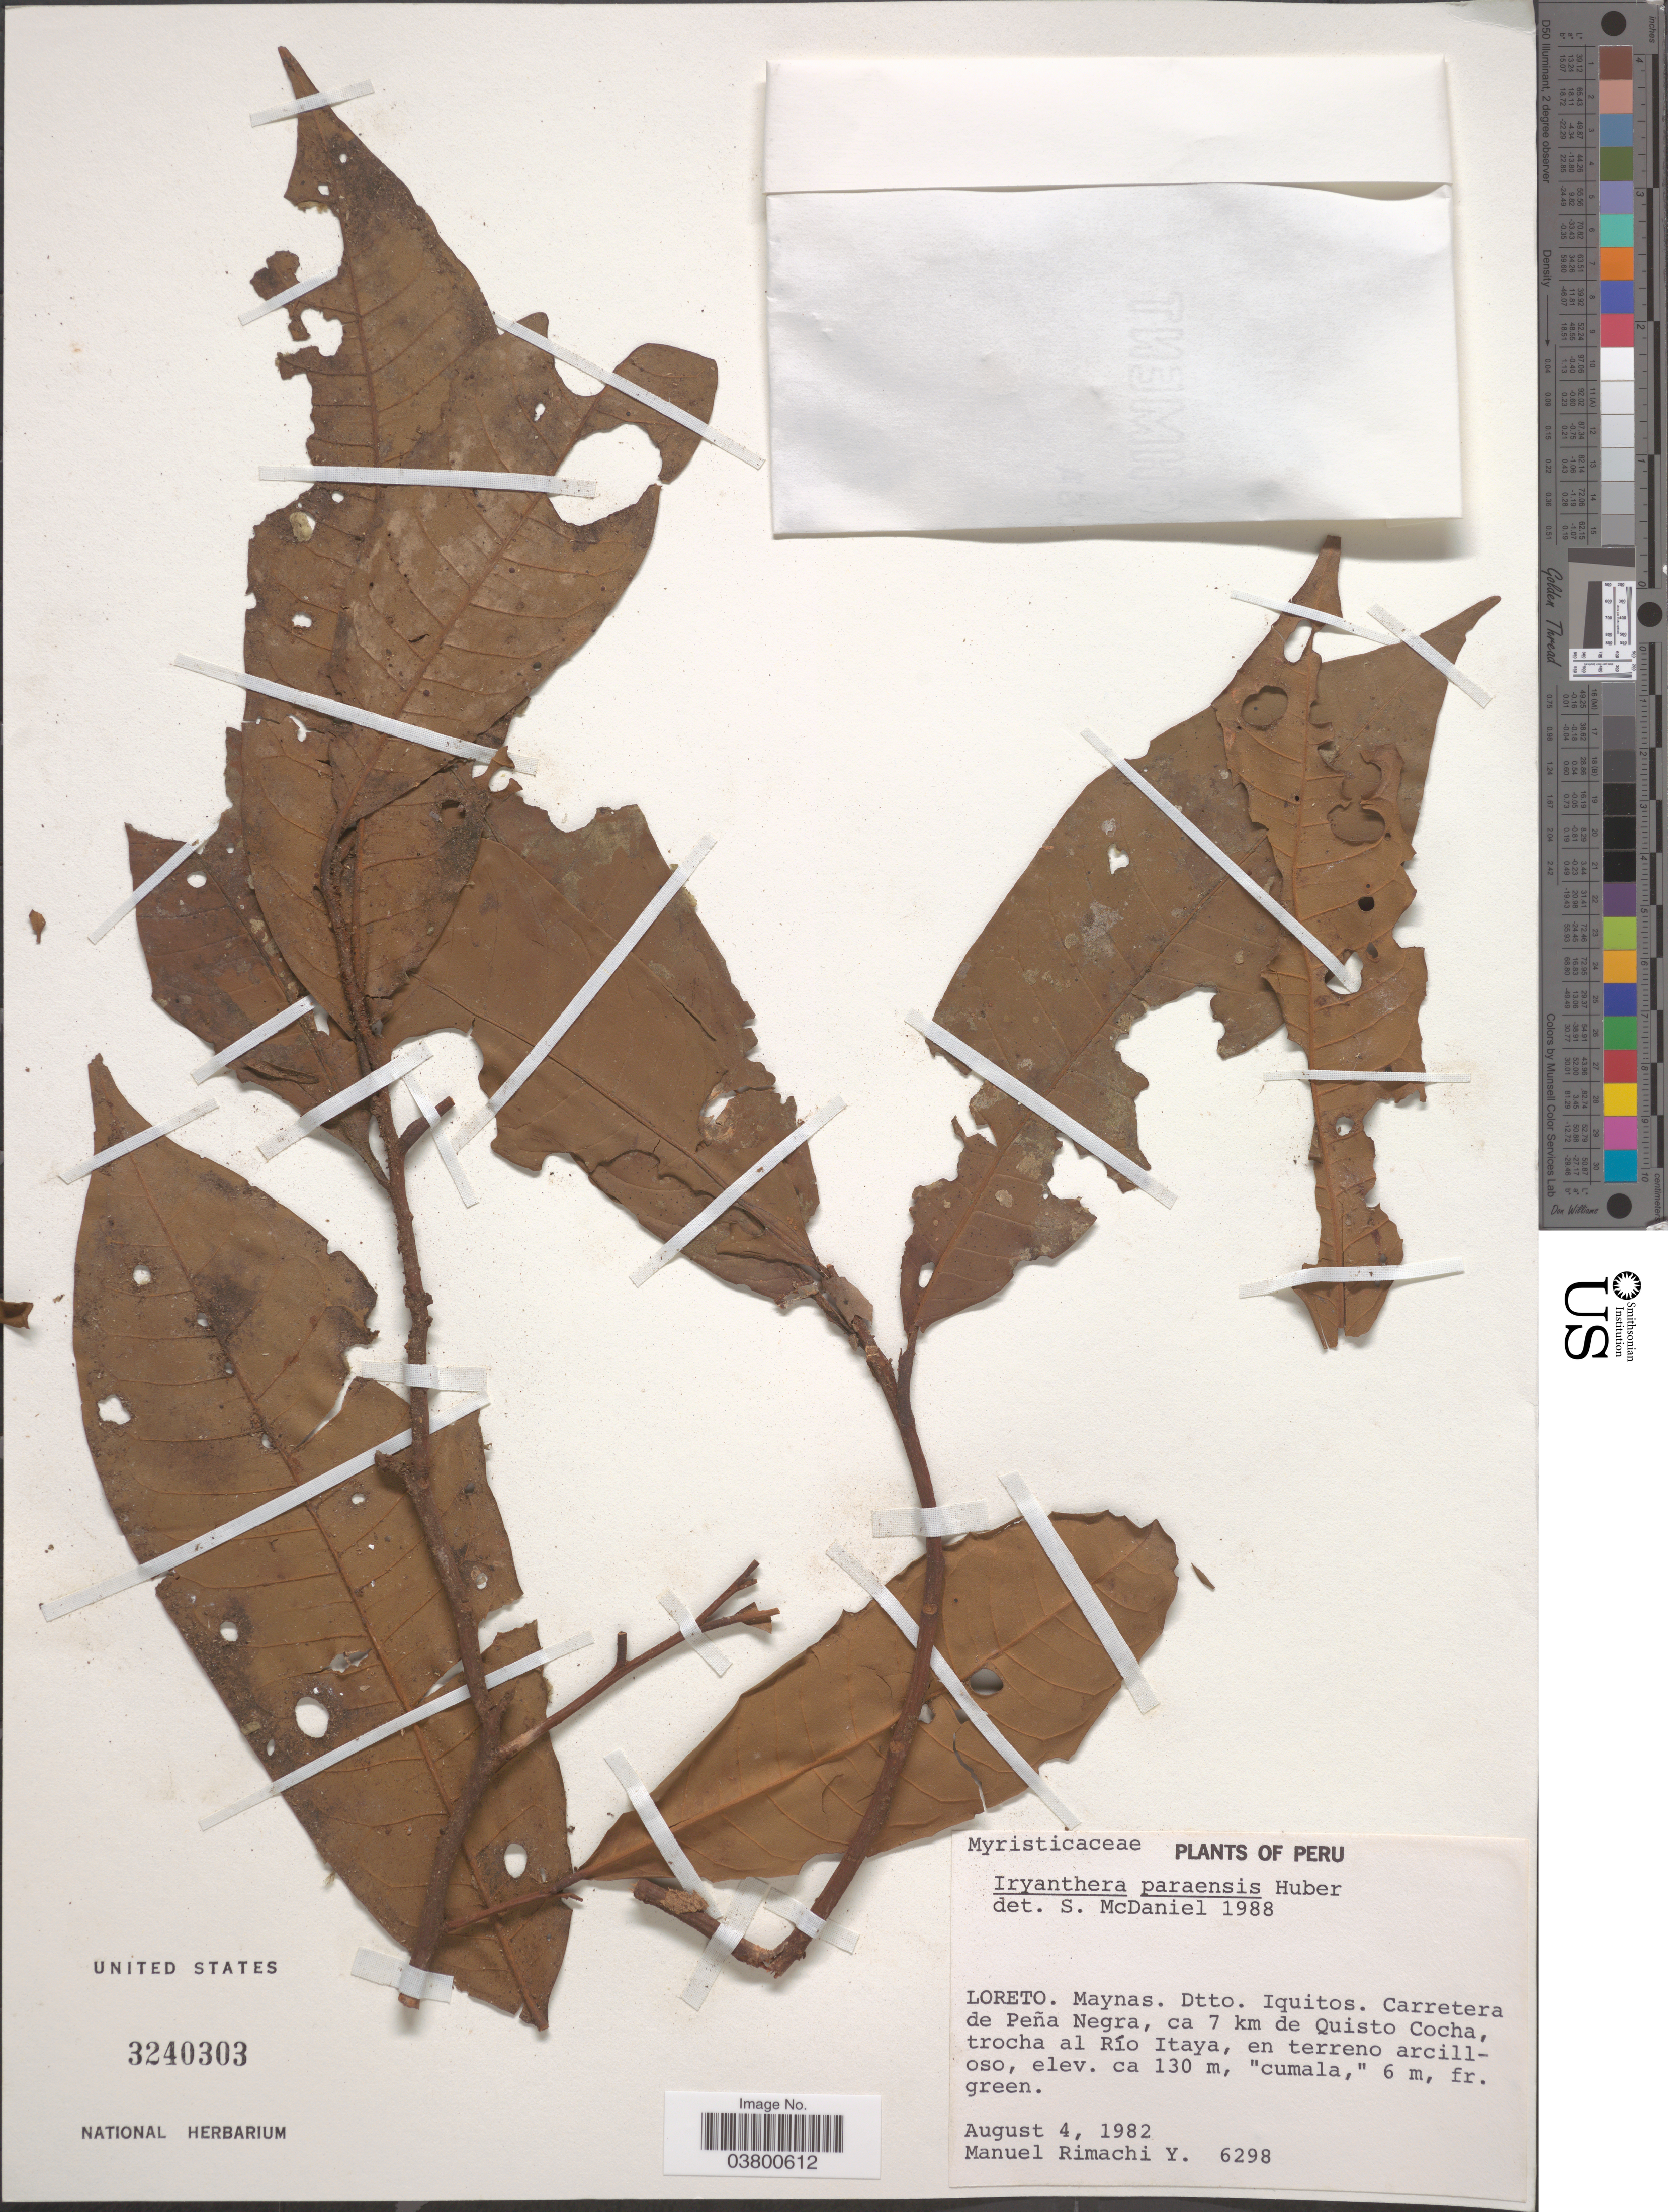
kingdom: Plantae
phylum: Tracheophyta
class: Magnoliopsida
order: Magnoliales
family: Myristicaceae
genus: Iryanthera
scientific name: Iryanthera paraensis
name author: Huber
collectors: M. Rimachi Y.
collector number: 6298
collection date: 1982-08-04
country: Peru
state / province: Loreto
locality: Maynas. Dtto. Iquitos. Carretera de Peña Negra, ca 7 km de Quisto Cocha, trocha al Río Itaya, en terreno arcilloso.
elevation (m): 130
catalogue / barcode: US 3240303